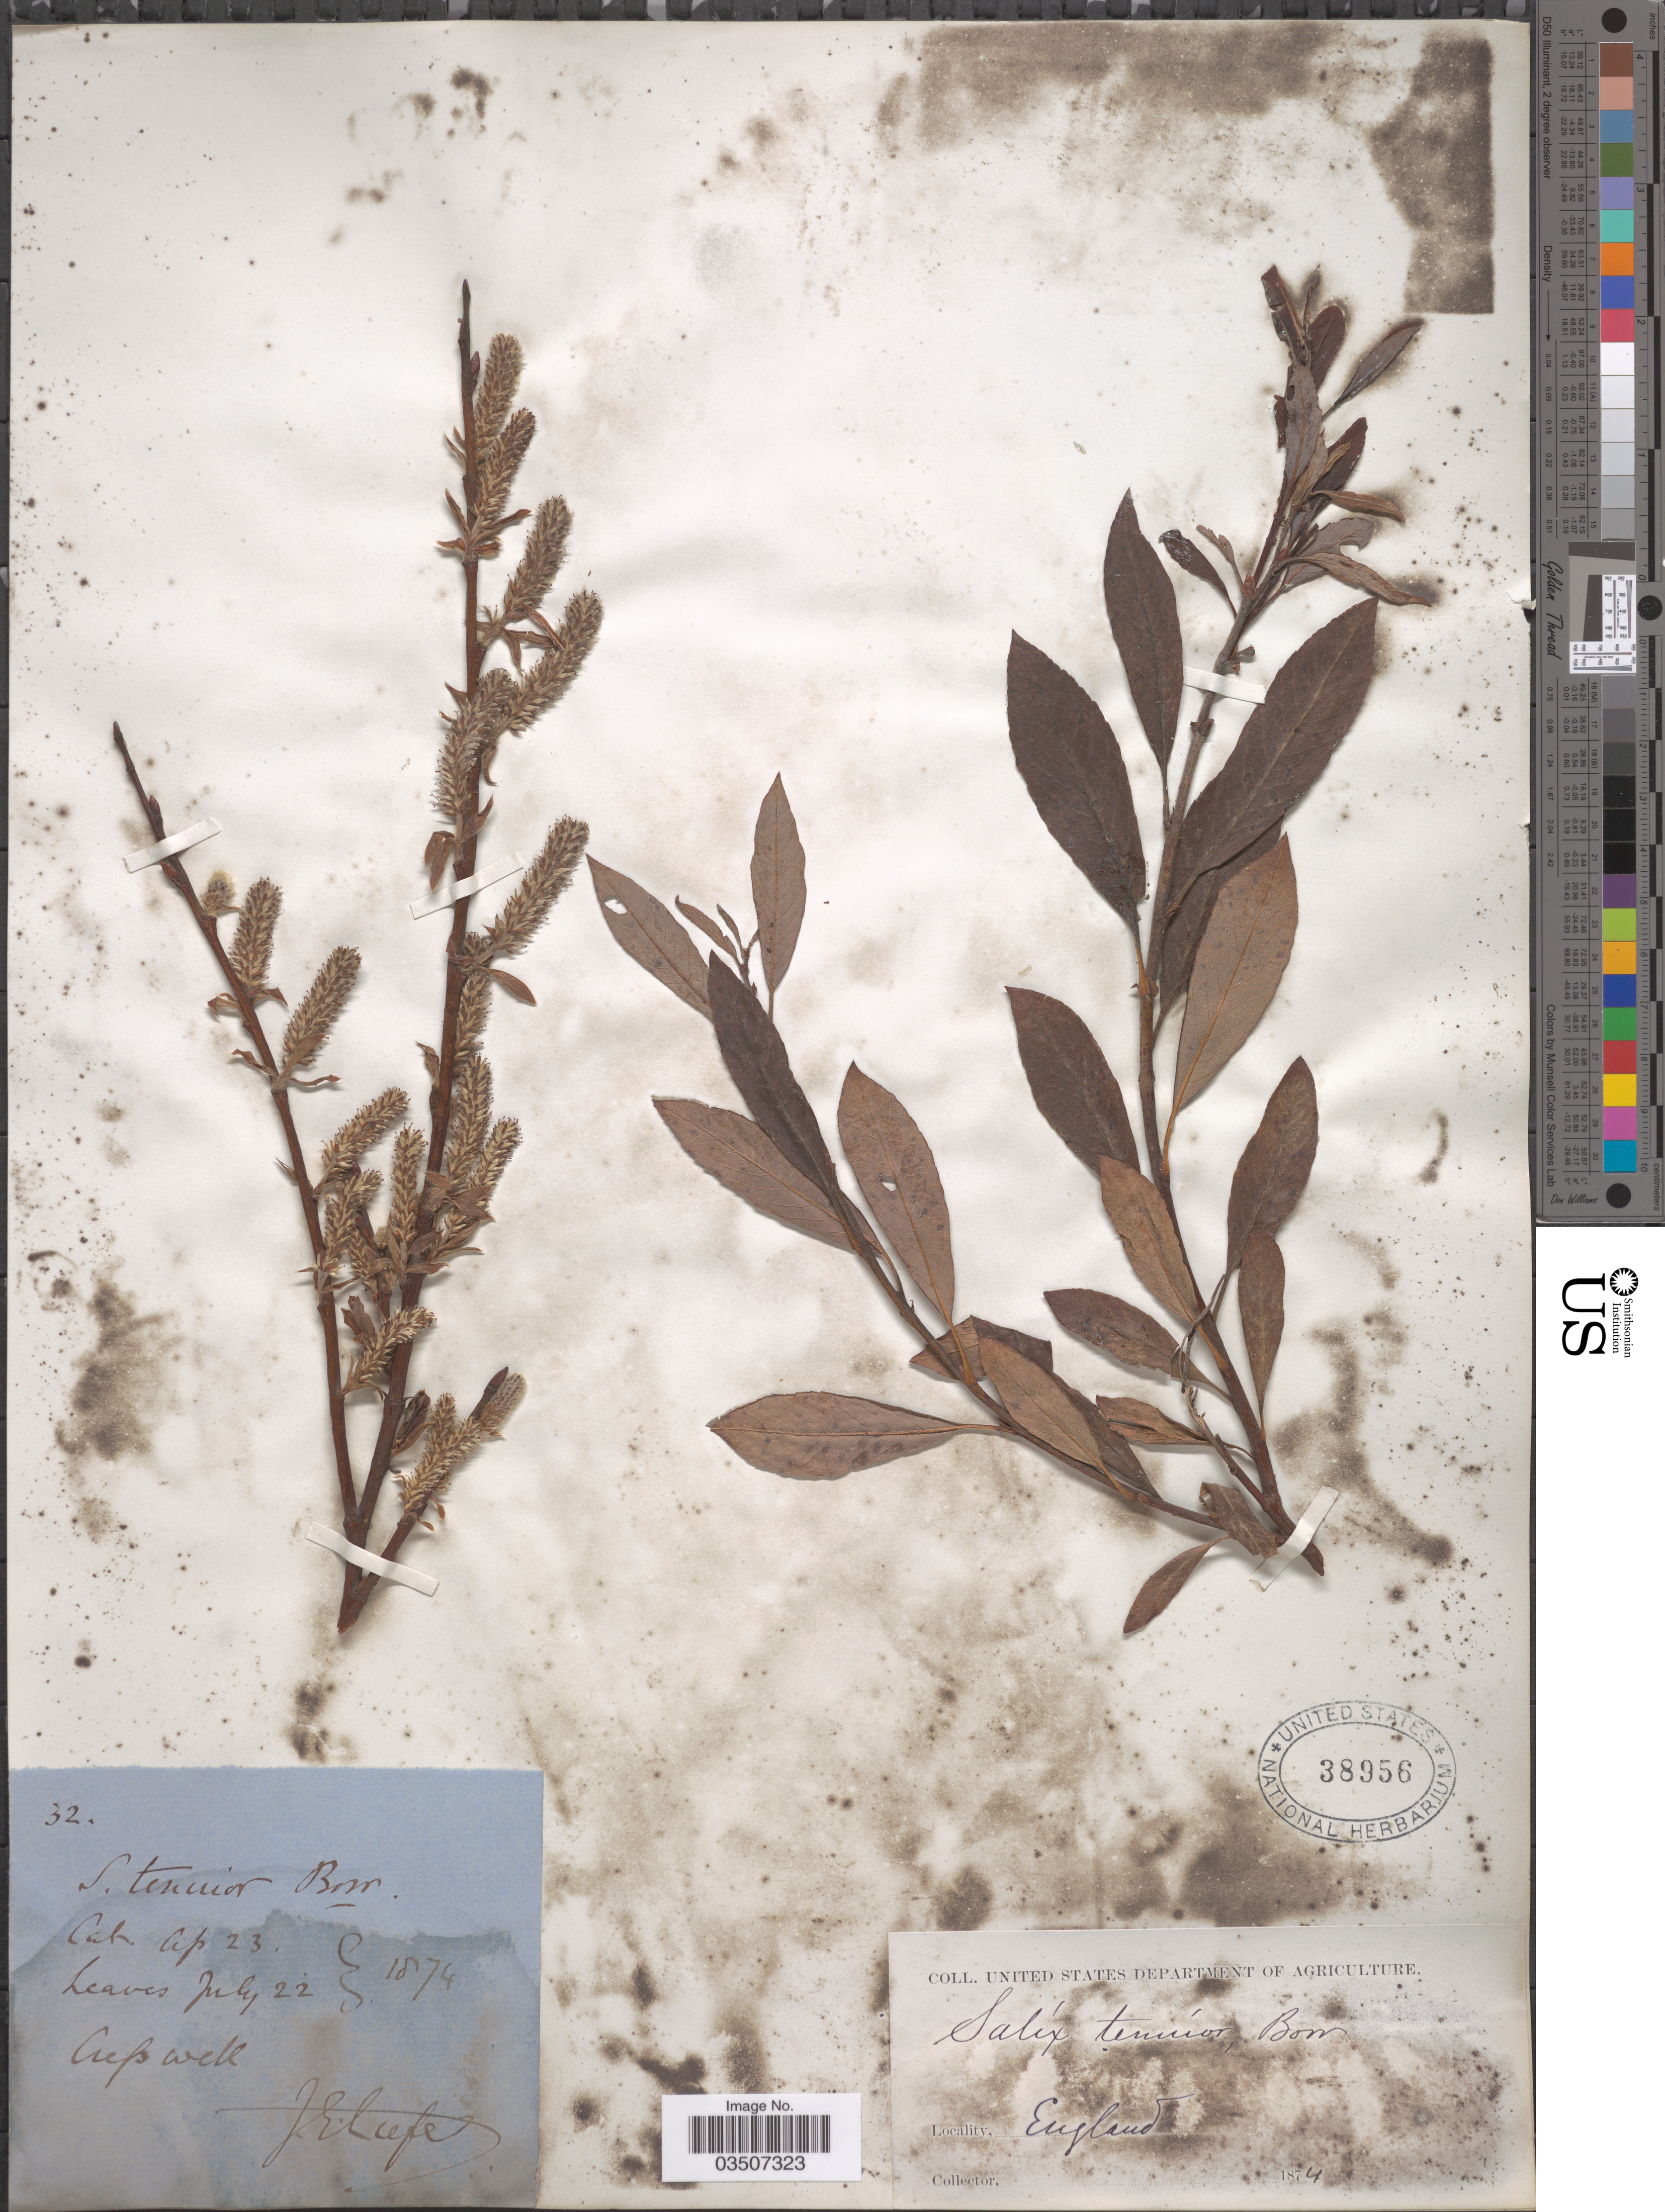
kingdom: Plantae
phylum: Tracheophyta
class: Magnoliopsida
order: Malpighiales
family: Salicaceae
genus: Salix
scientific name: Salix tenuior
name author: Borrer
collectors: J. Leefe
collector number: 32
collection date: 1874-04-23/1874-07-22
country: United Kingdom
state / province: England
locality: Cresswell.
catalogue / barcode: US 38956